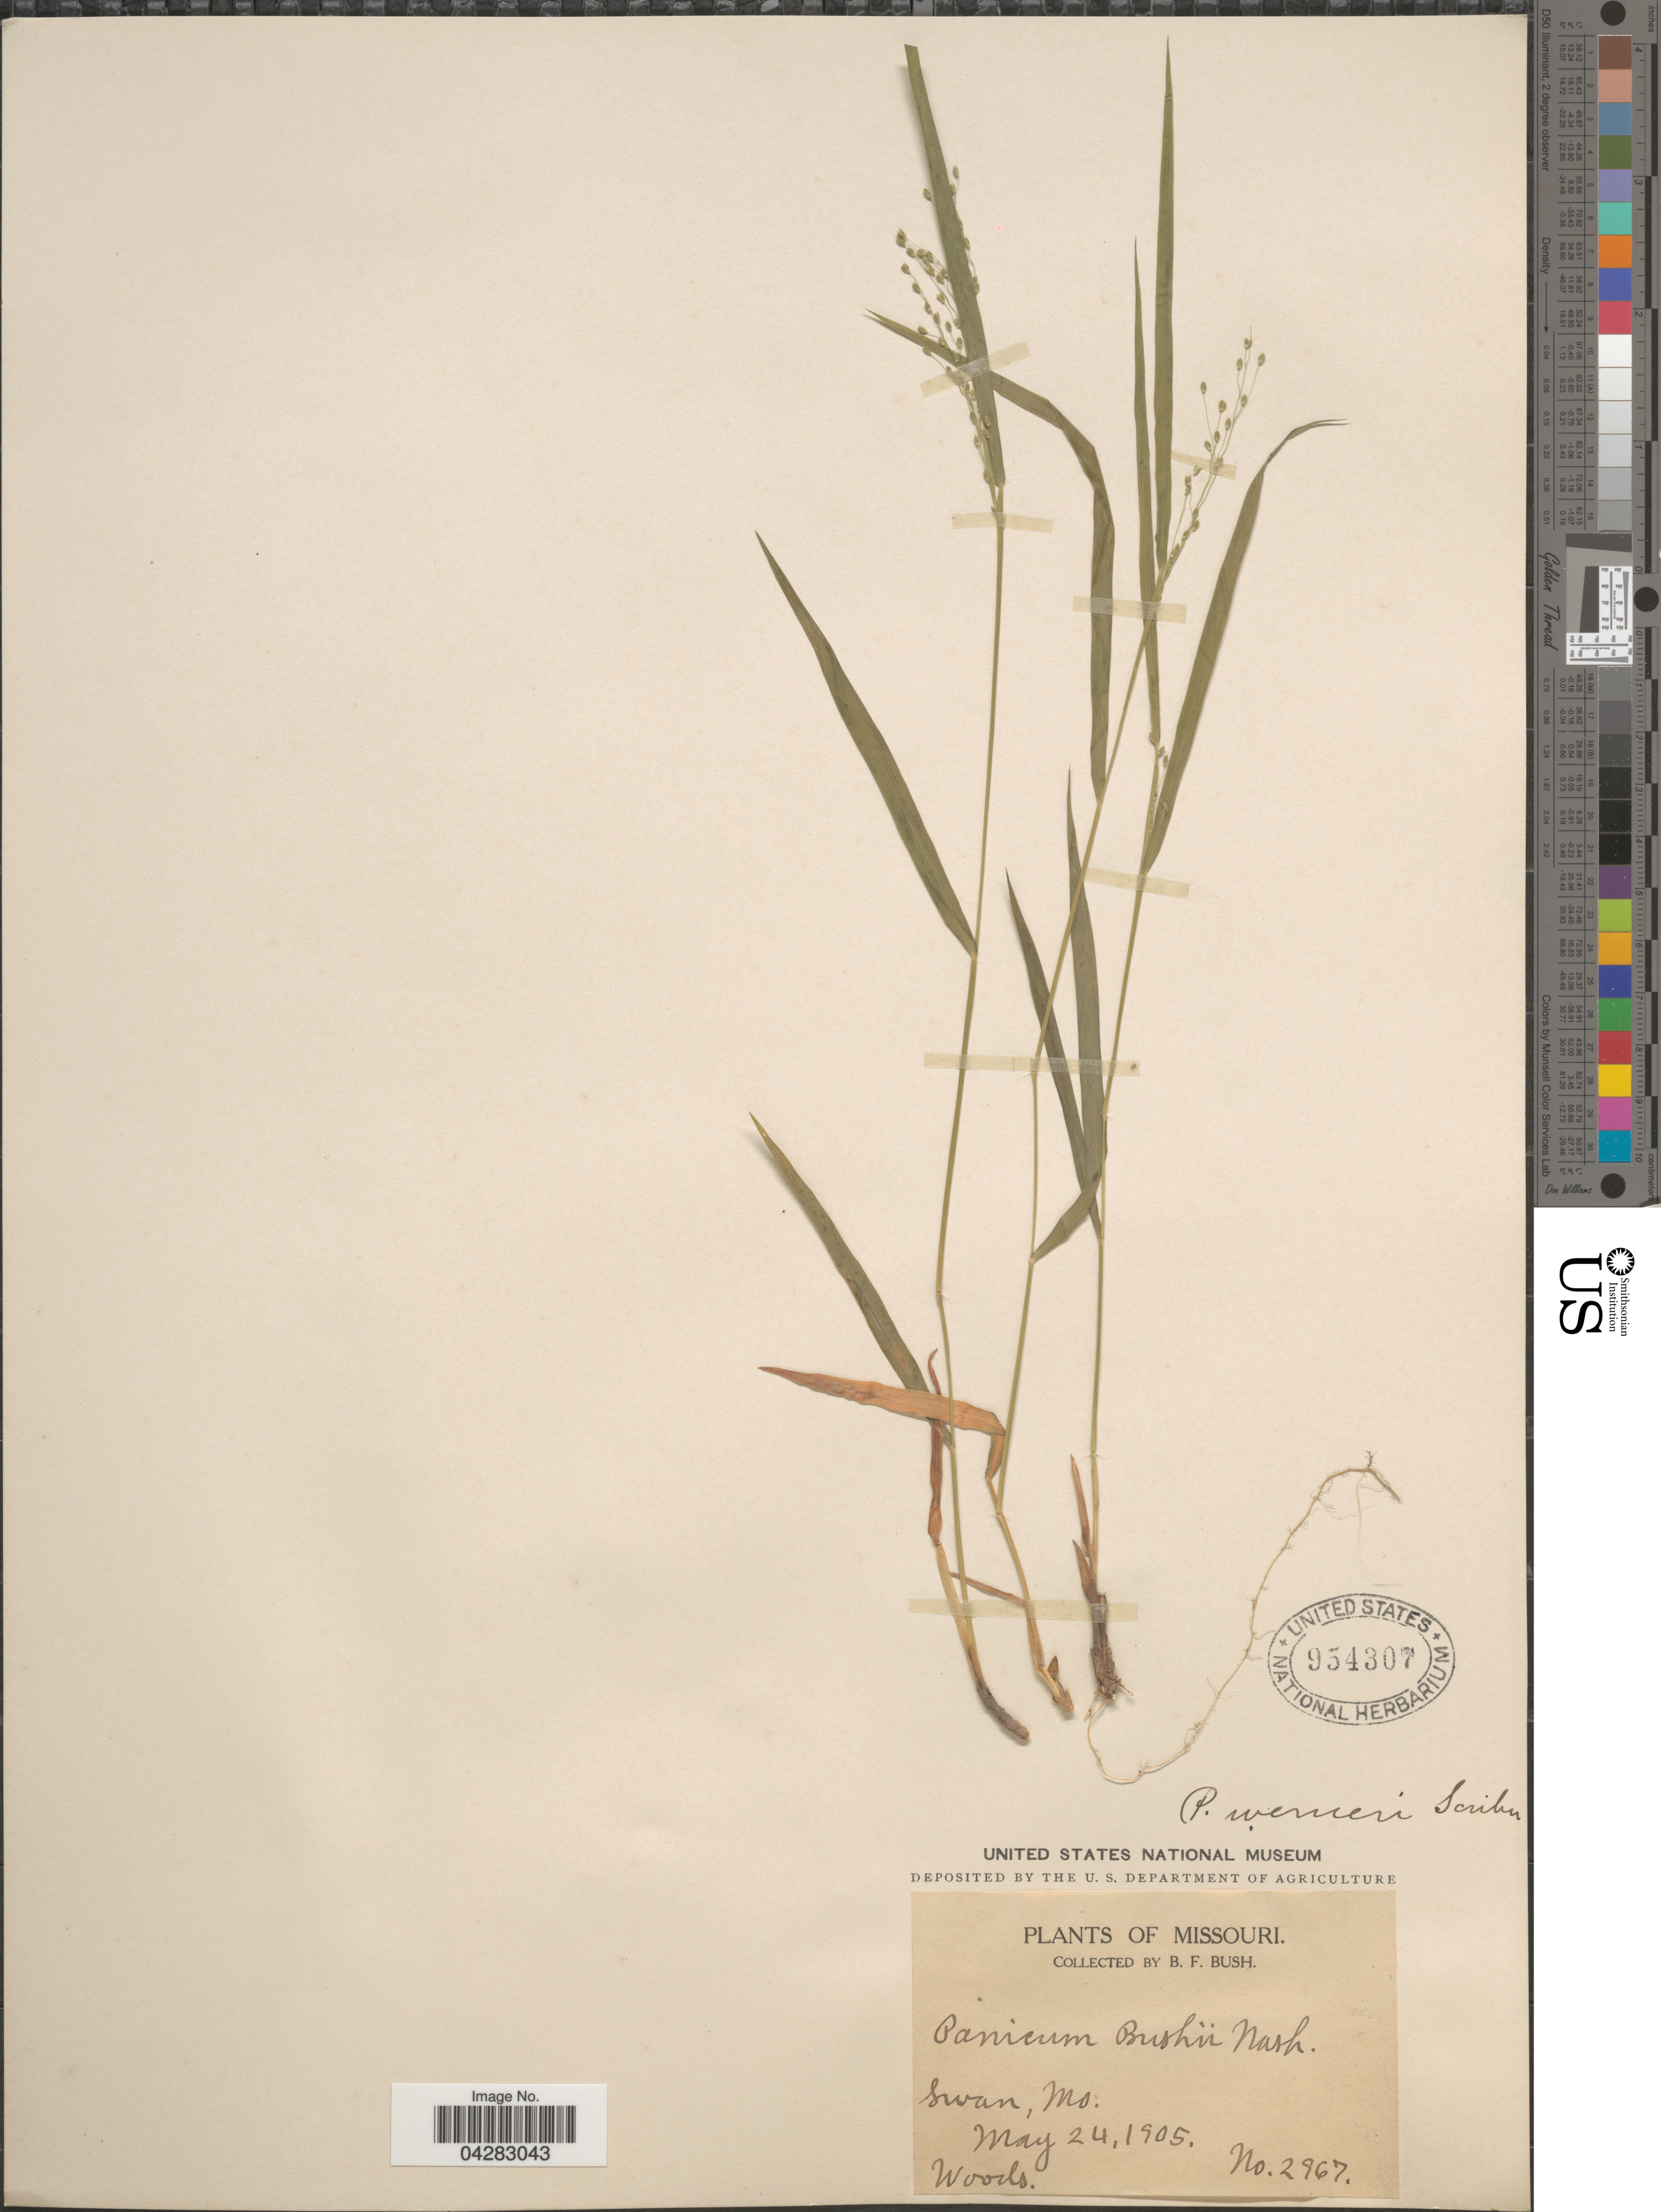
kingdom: Plantae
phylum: Tracheophyta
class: Liliopsida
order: Poales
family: Poaceae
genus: Dichanthelium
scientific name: Dichanthelium linearifolium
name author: (Scribn.) Gould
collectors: B. F. Bush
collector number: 2967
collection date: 1905-05-24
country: United States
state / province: Missouri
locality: Swan. Woods.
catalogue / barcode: US 954307